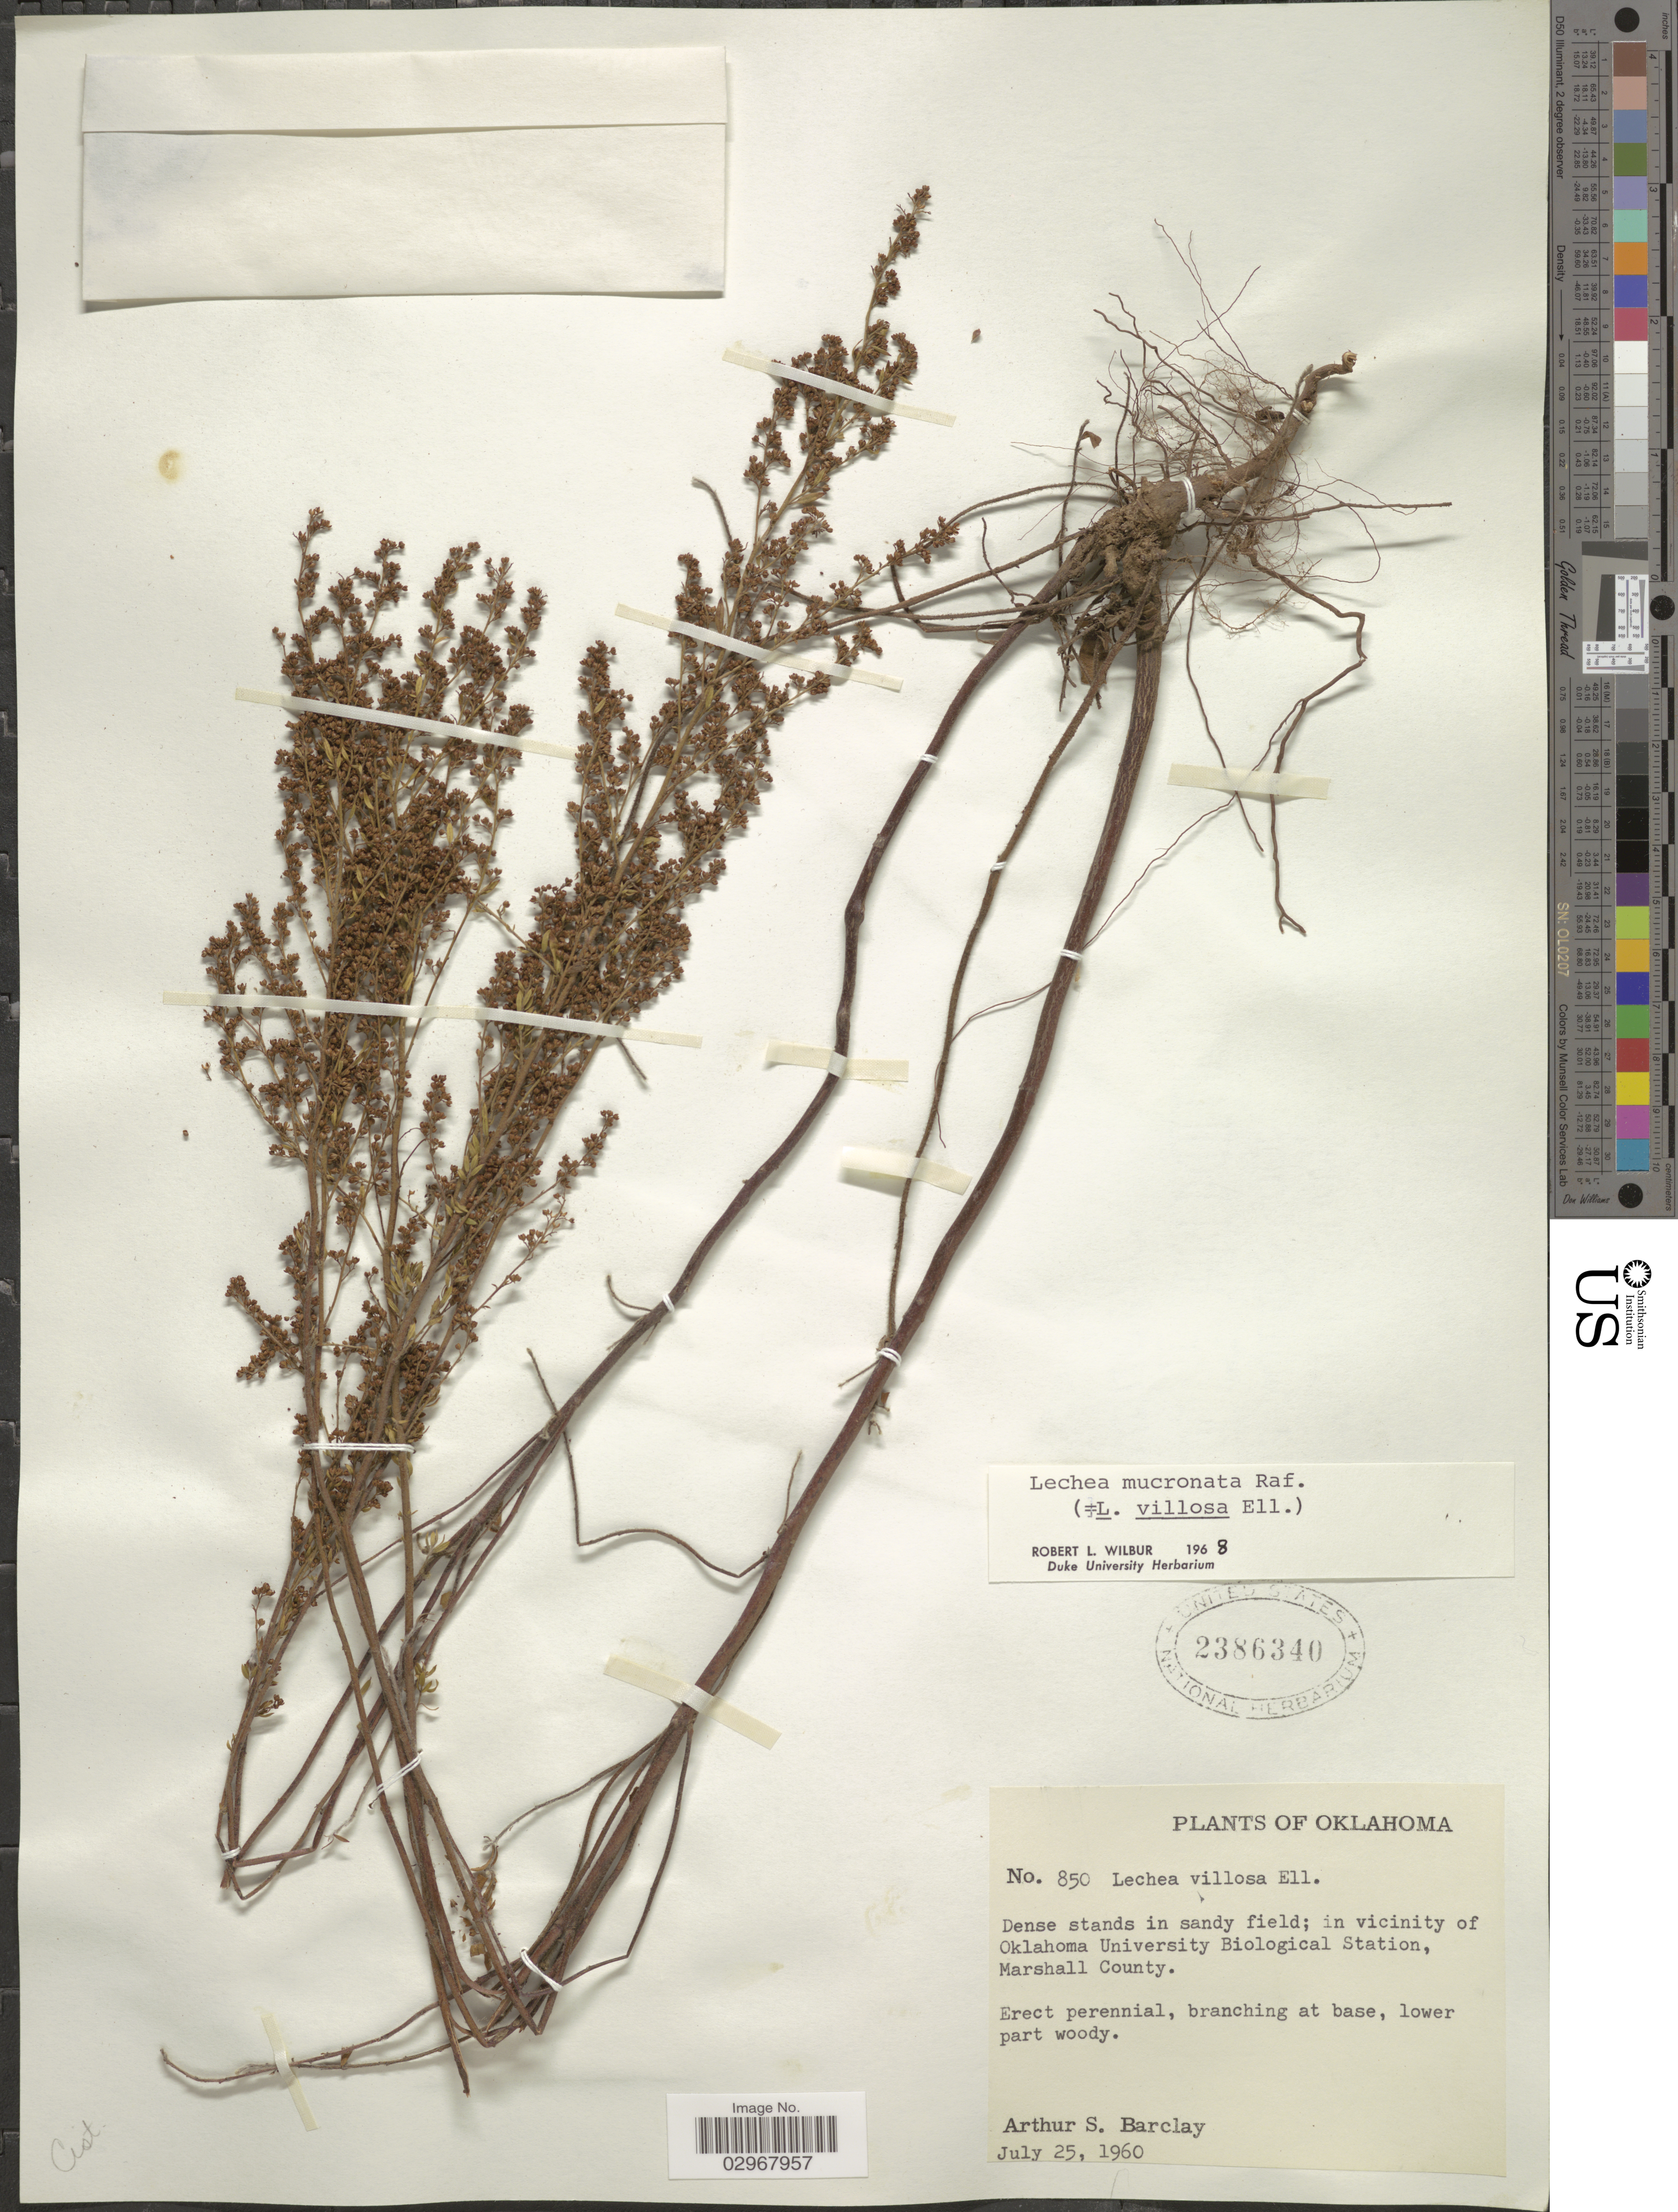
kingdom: Plantae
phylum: Tracheophyta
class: Magnoliopsida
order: Malvales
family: Cistaceae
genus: Lechea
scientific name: Lechea mucronata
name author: Raf.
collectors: A. S. Barclay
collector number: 850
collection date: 1960-07-25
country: United States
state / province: Oklahoma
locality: In vicinity of Oklahoma University Biological Station, Marshall County.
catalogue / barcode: US 2386340